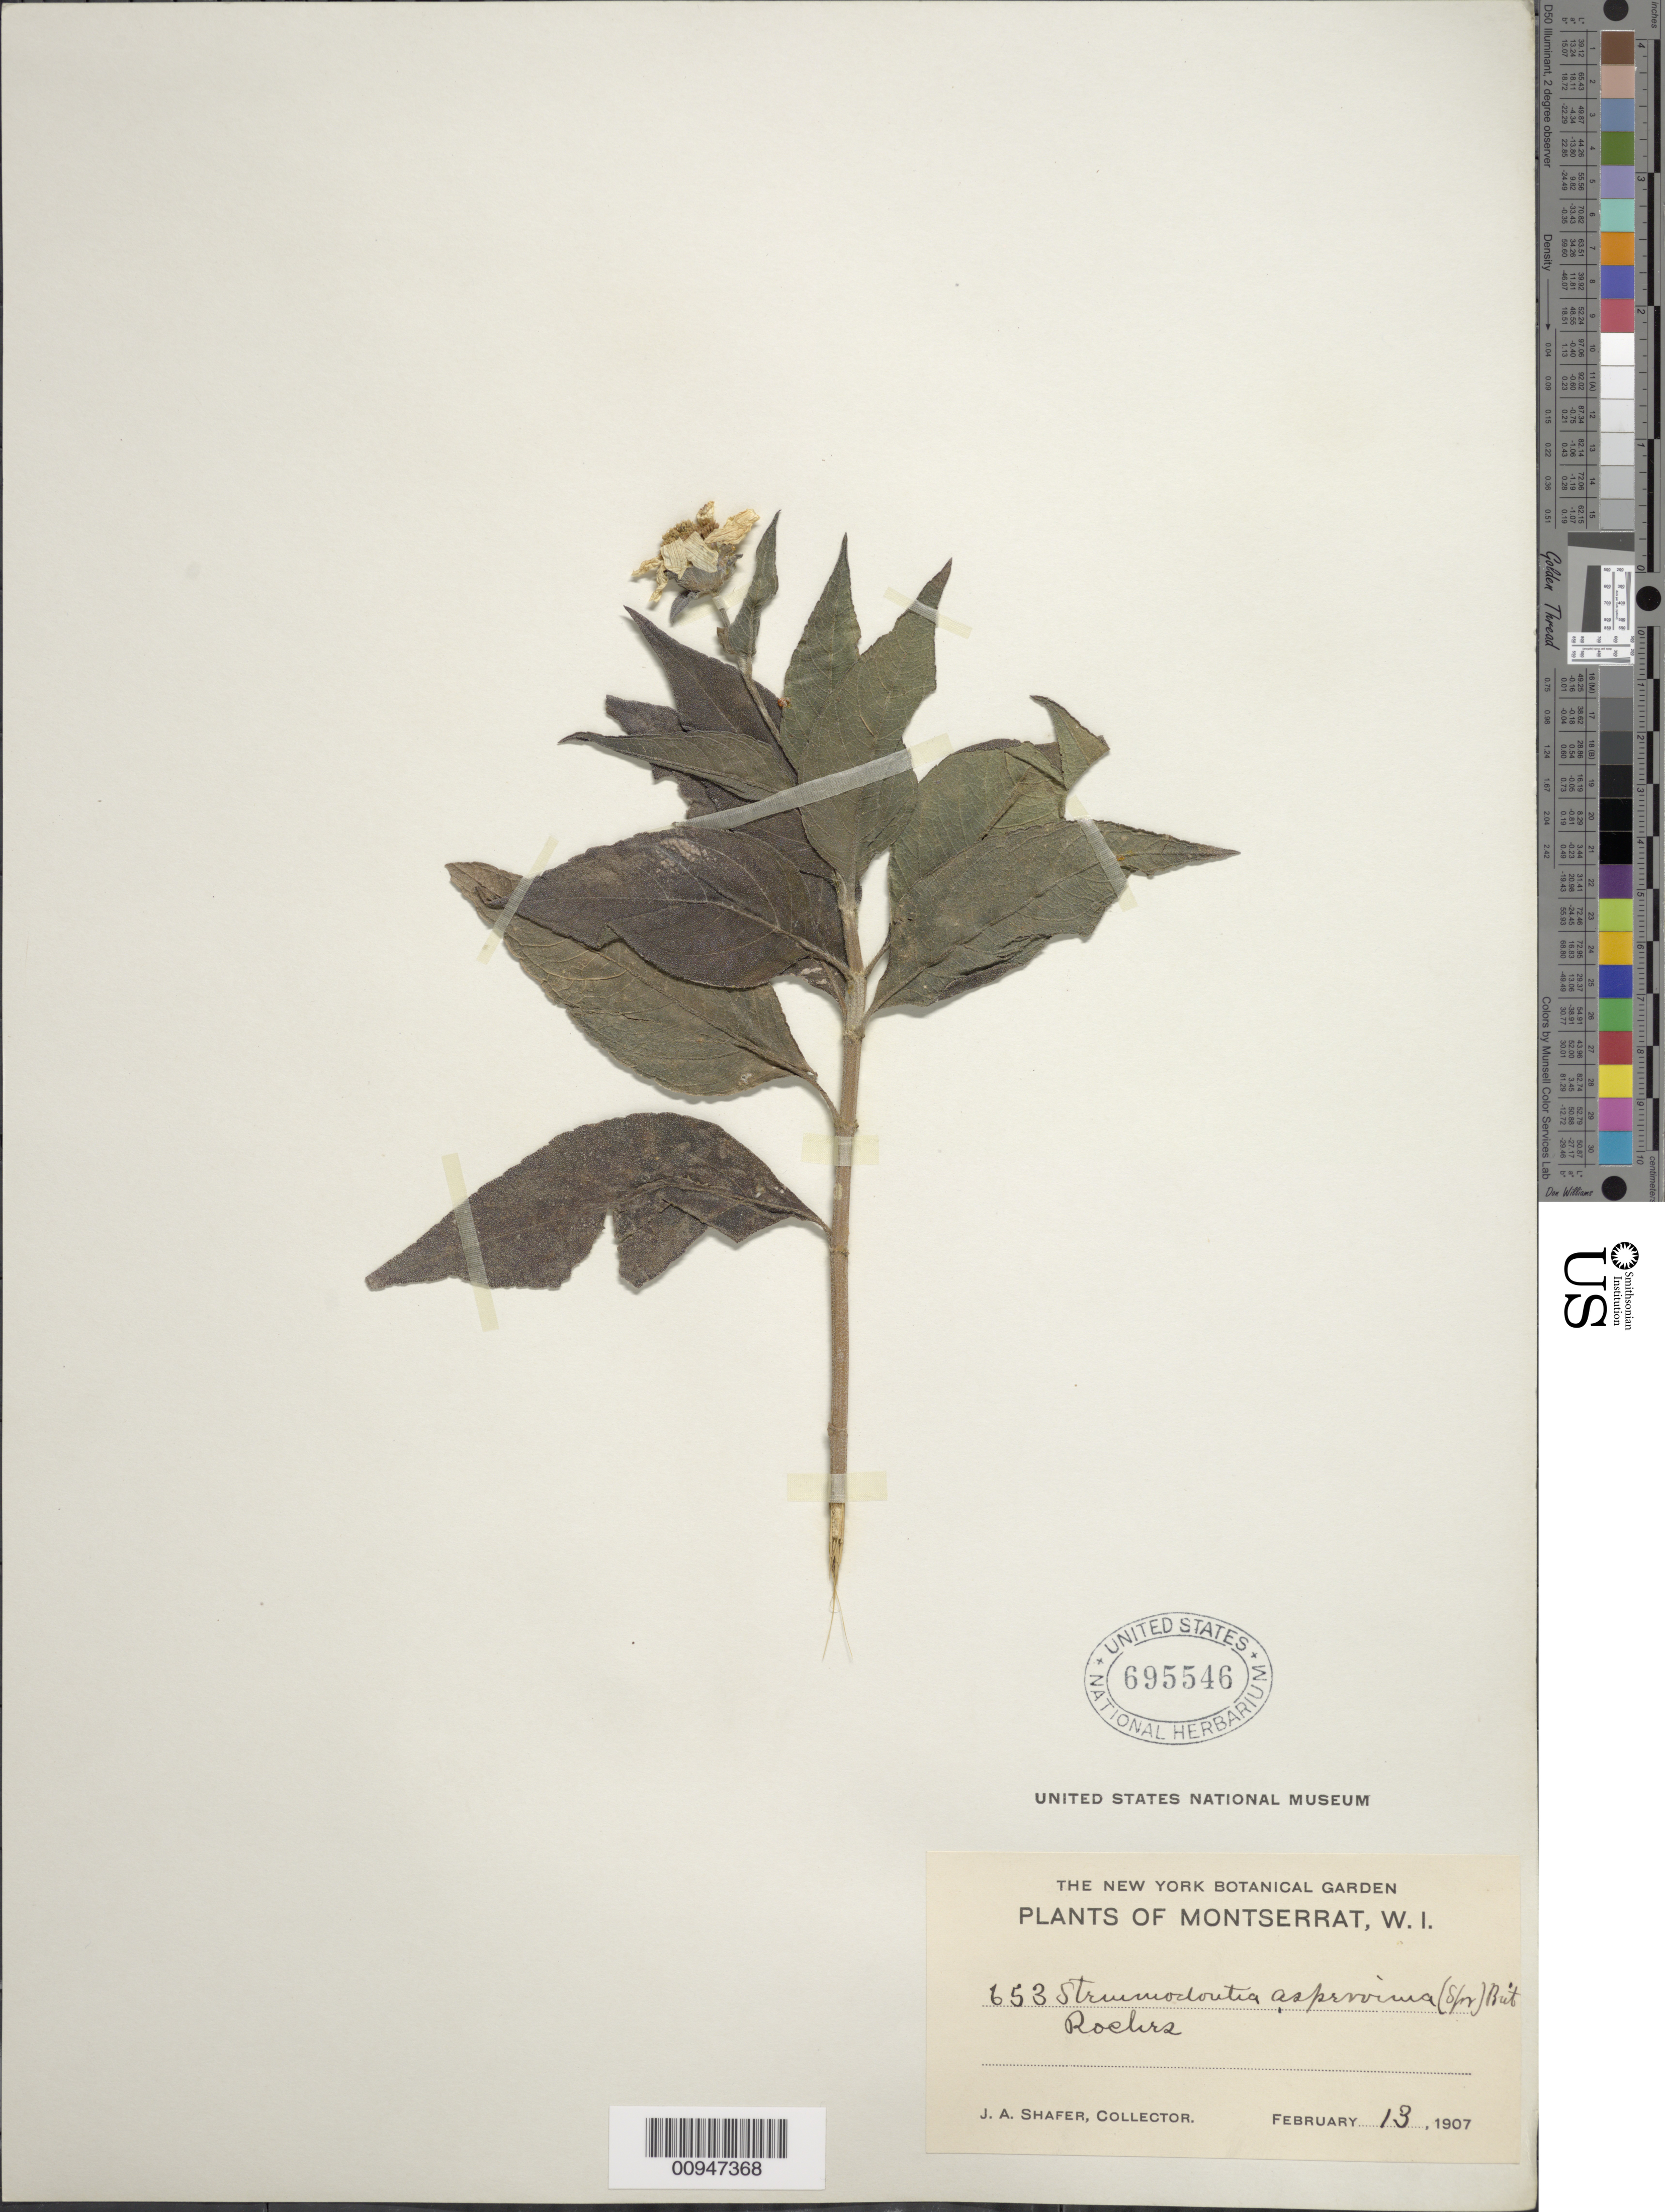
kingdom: Plantae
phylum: Tracheophyta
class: Magnoliopsida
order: Asterales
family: Asteraceae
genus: Wedelia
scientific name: Wedelia calycina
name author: Rich.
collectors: J. A. Shafer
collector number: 653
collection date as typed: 13 Feb 1907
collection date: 1907-02-13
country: Montserrat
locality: Rochrs ?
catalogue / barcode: US 695546